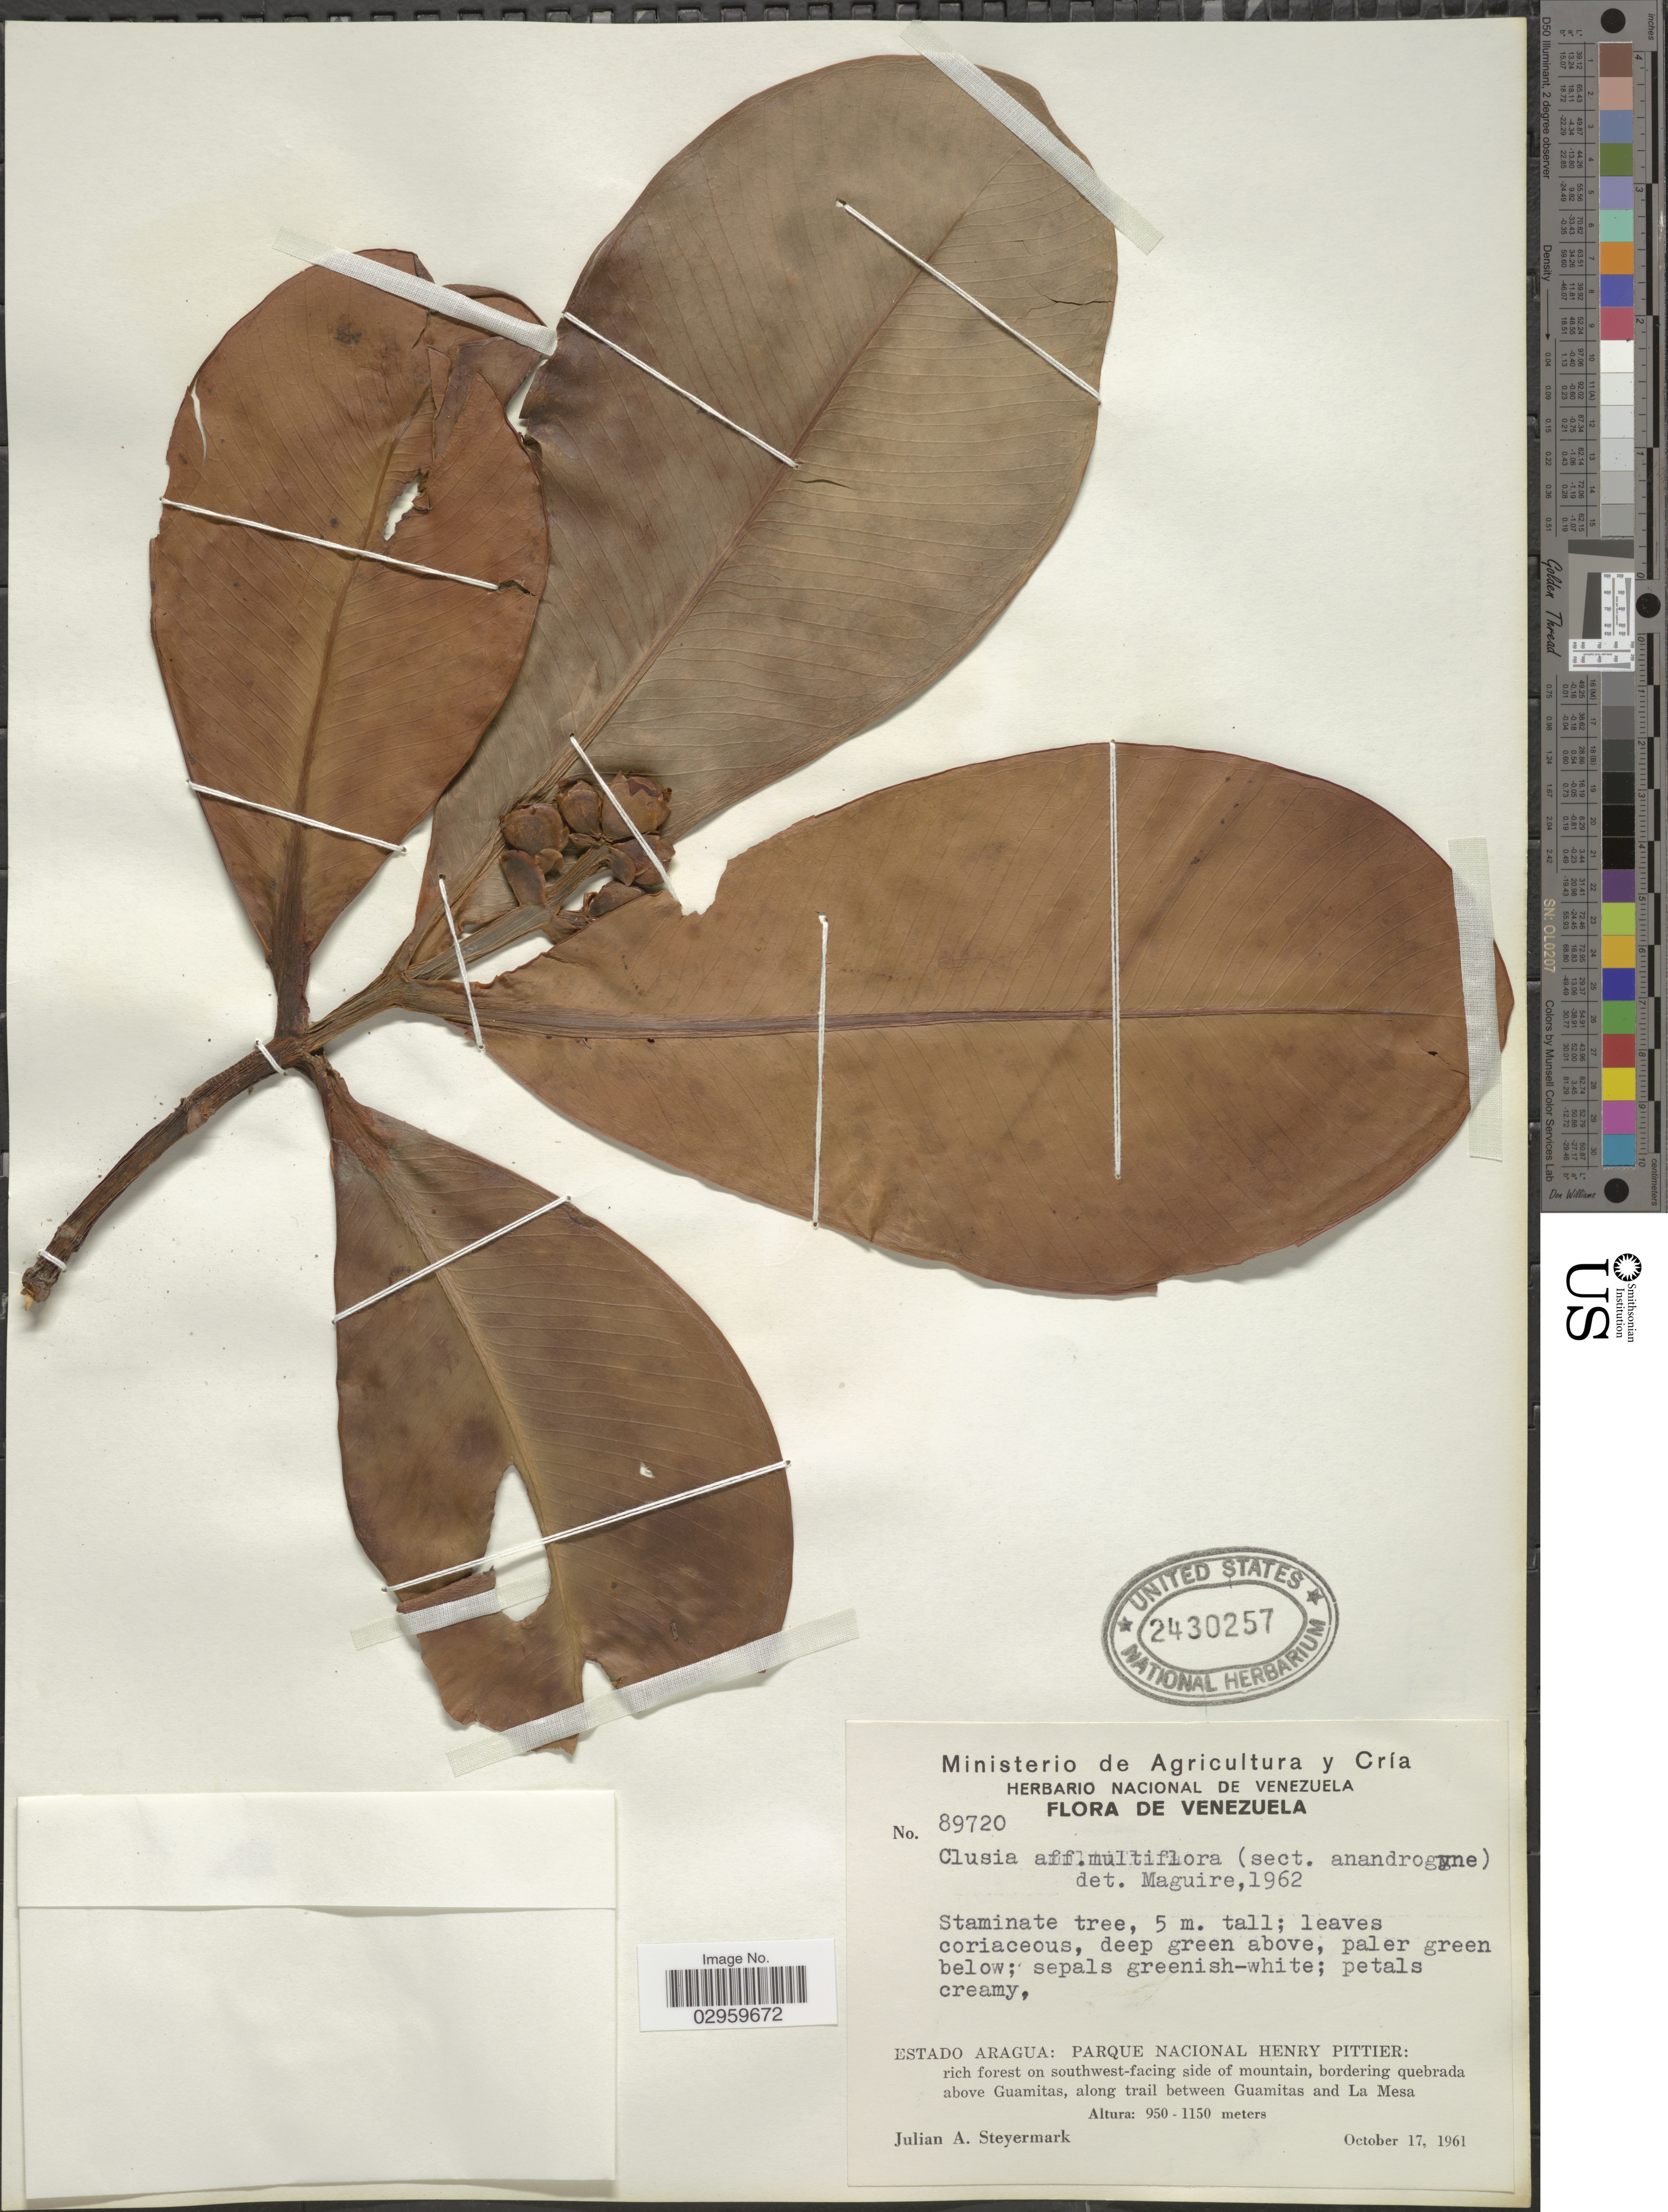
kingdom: Plantae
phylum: Tracheophyta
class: Magnoliopsida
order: Malpighiales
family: Clusiaceae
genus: Clusia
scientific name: Clusia multiflora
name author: Kunth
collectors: J. Steyermark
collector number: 89720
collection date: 1961-10-17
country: Venezuela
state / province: Aragua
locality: Parque Nacional Henry Pittier: rich forest on southwest-facing side of mountain, bordering quebrada above Guamitas, along trail between Guamitas and La Mesa.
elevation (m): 950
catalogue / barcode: US 2430257